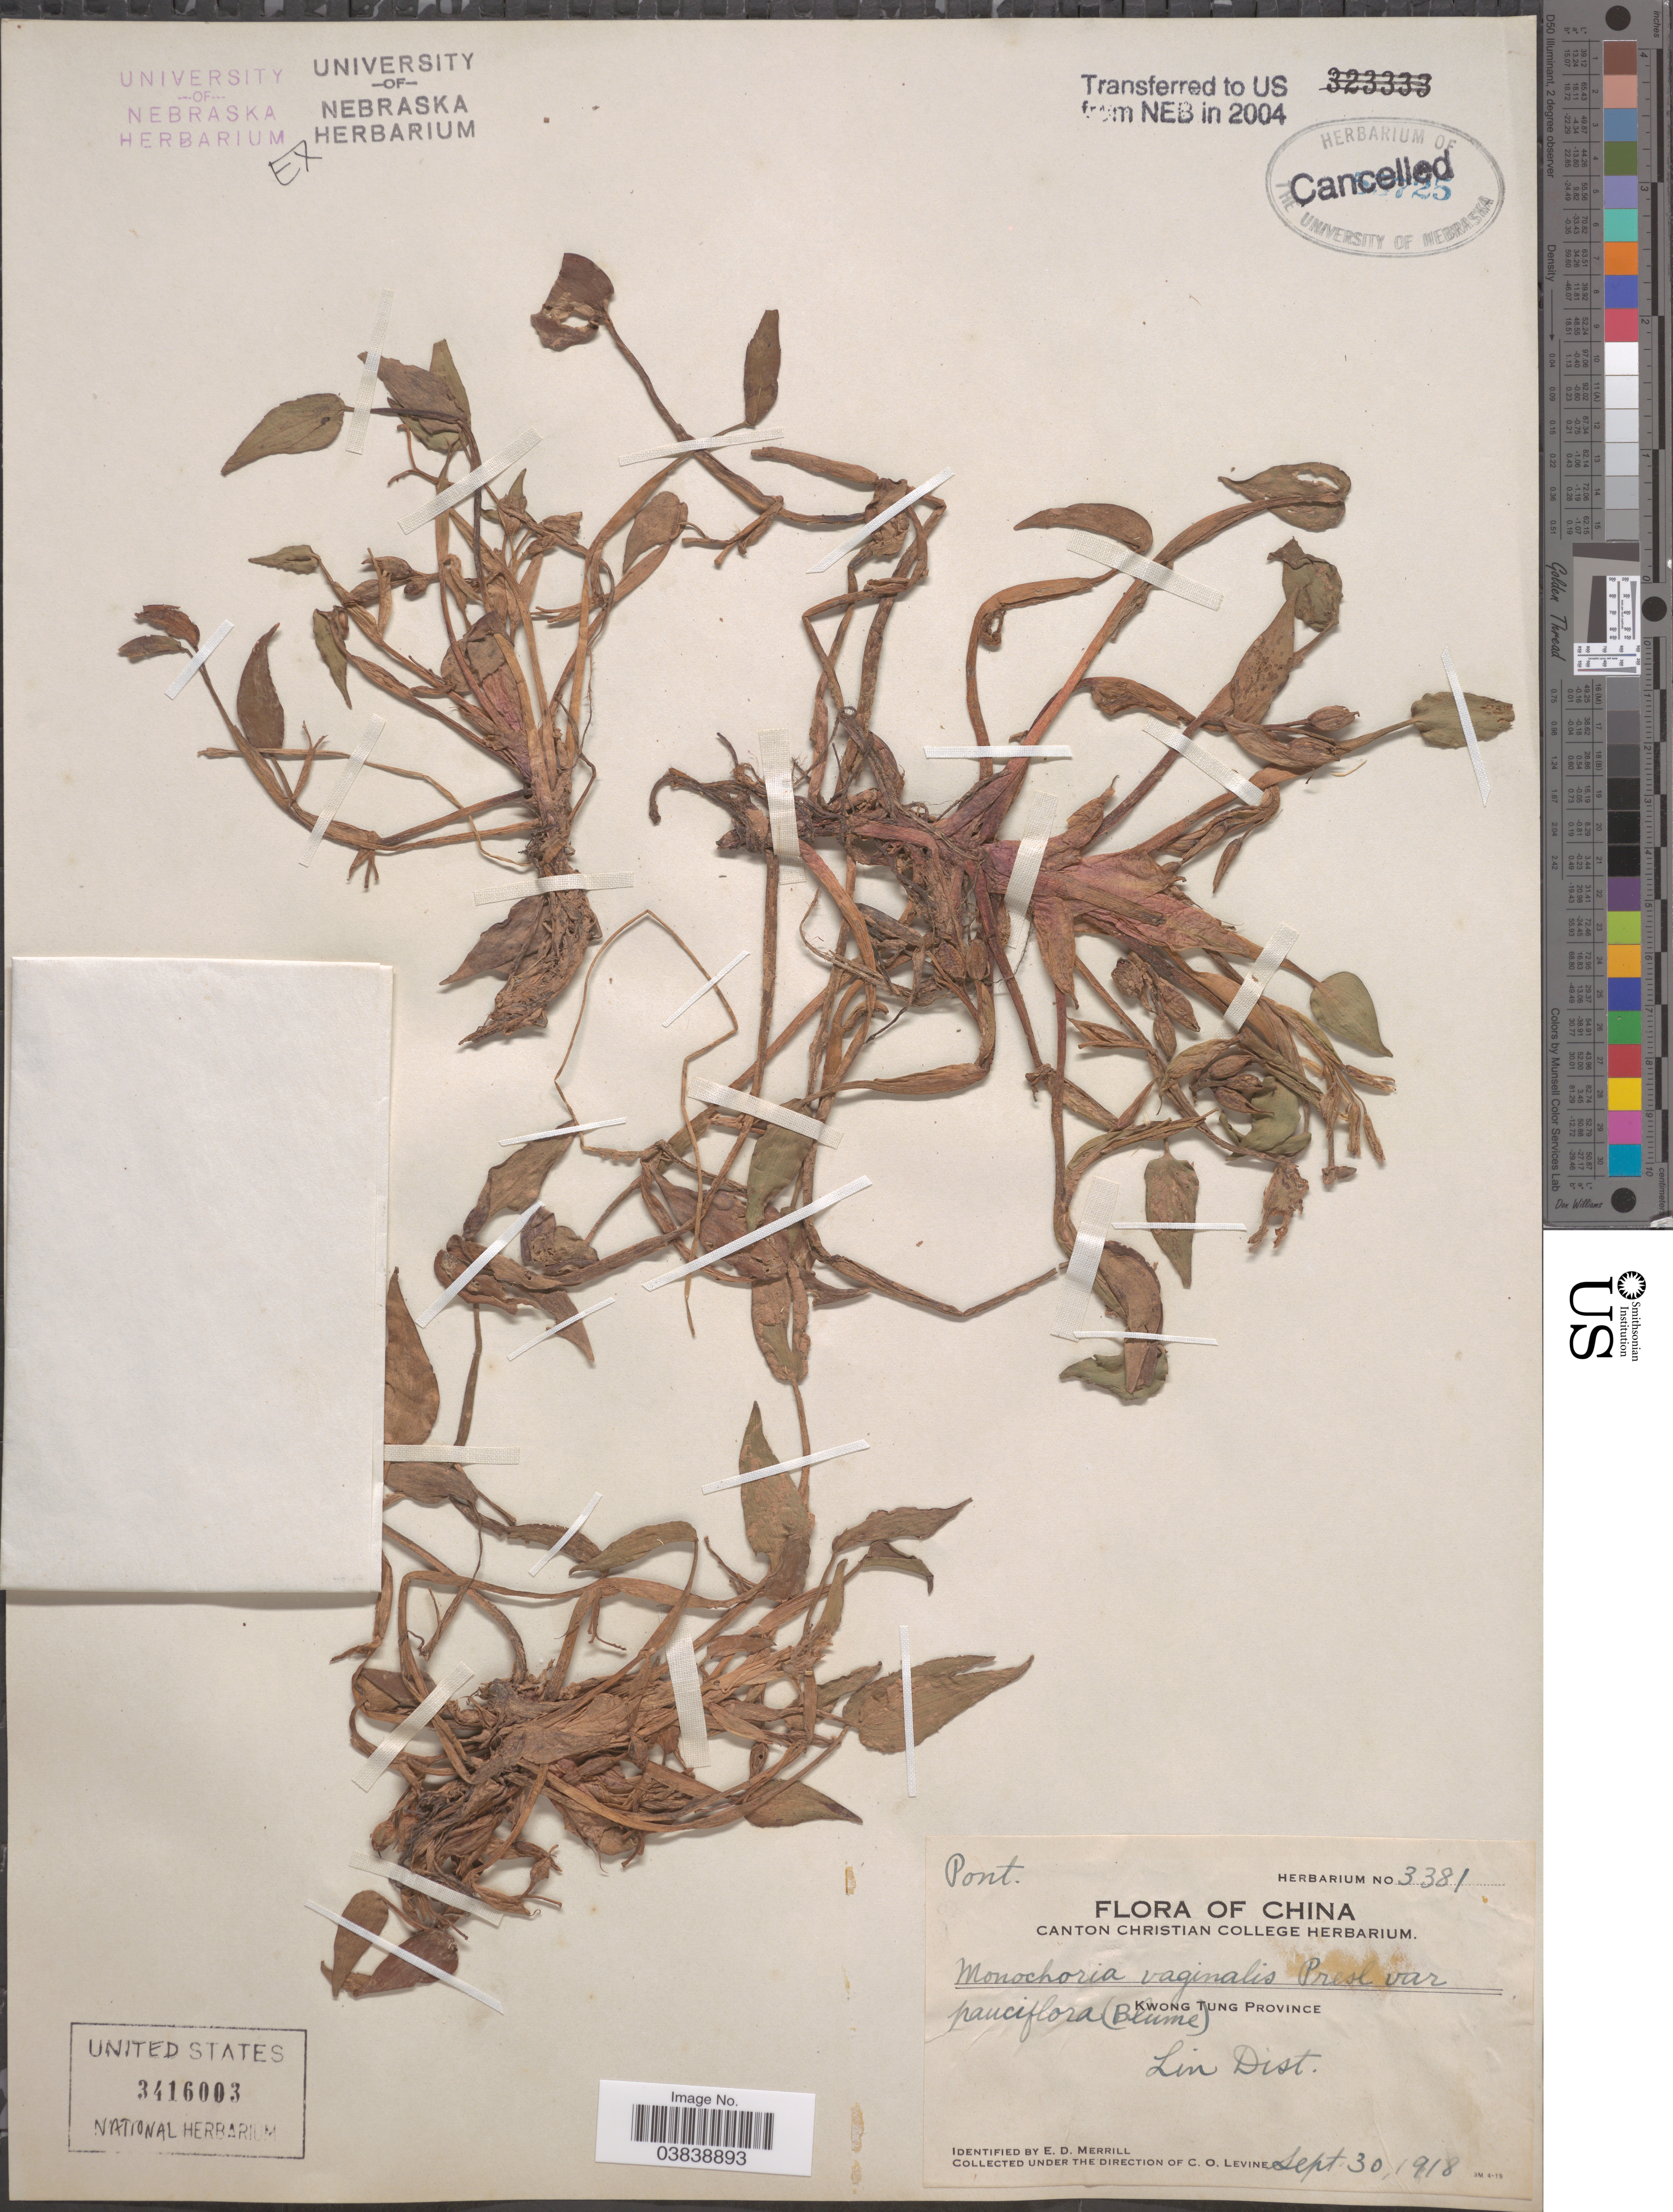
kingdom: Plantae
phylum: Tracheophyta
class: Liliopsida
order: Commelinales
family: Pontederiaceae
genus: Monochoria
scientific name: Monochoria vaginalis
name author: (Burm. f.) C. Presl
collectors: C. O. Levine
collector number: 3381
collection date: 1918-09-30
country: China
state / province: Guangdong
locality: Kwong Tung Province. Lin Dist.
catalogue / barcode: US 3416003